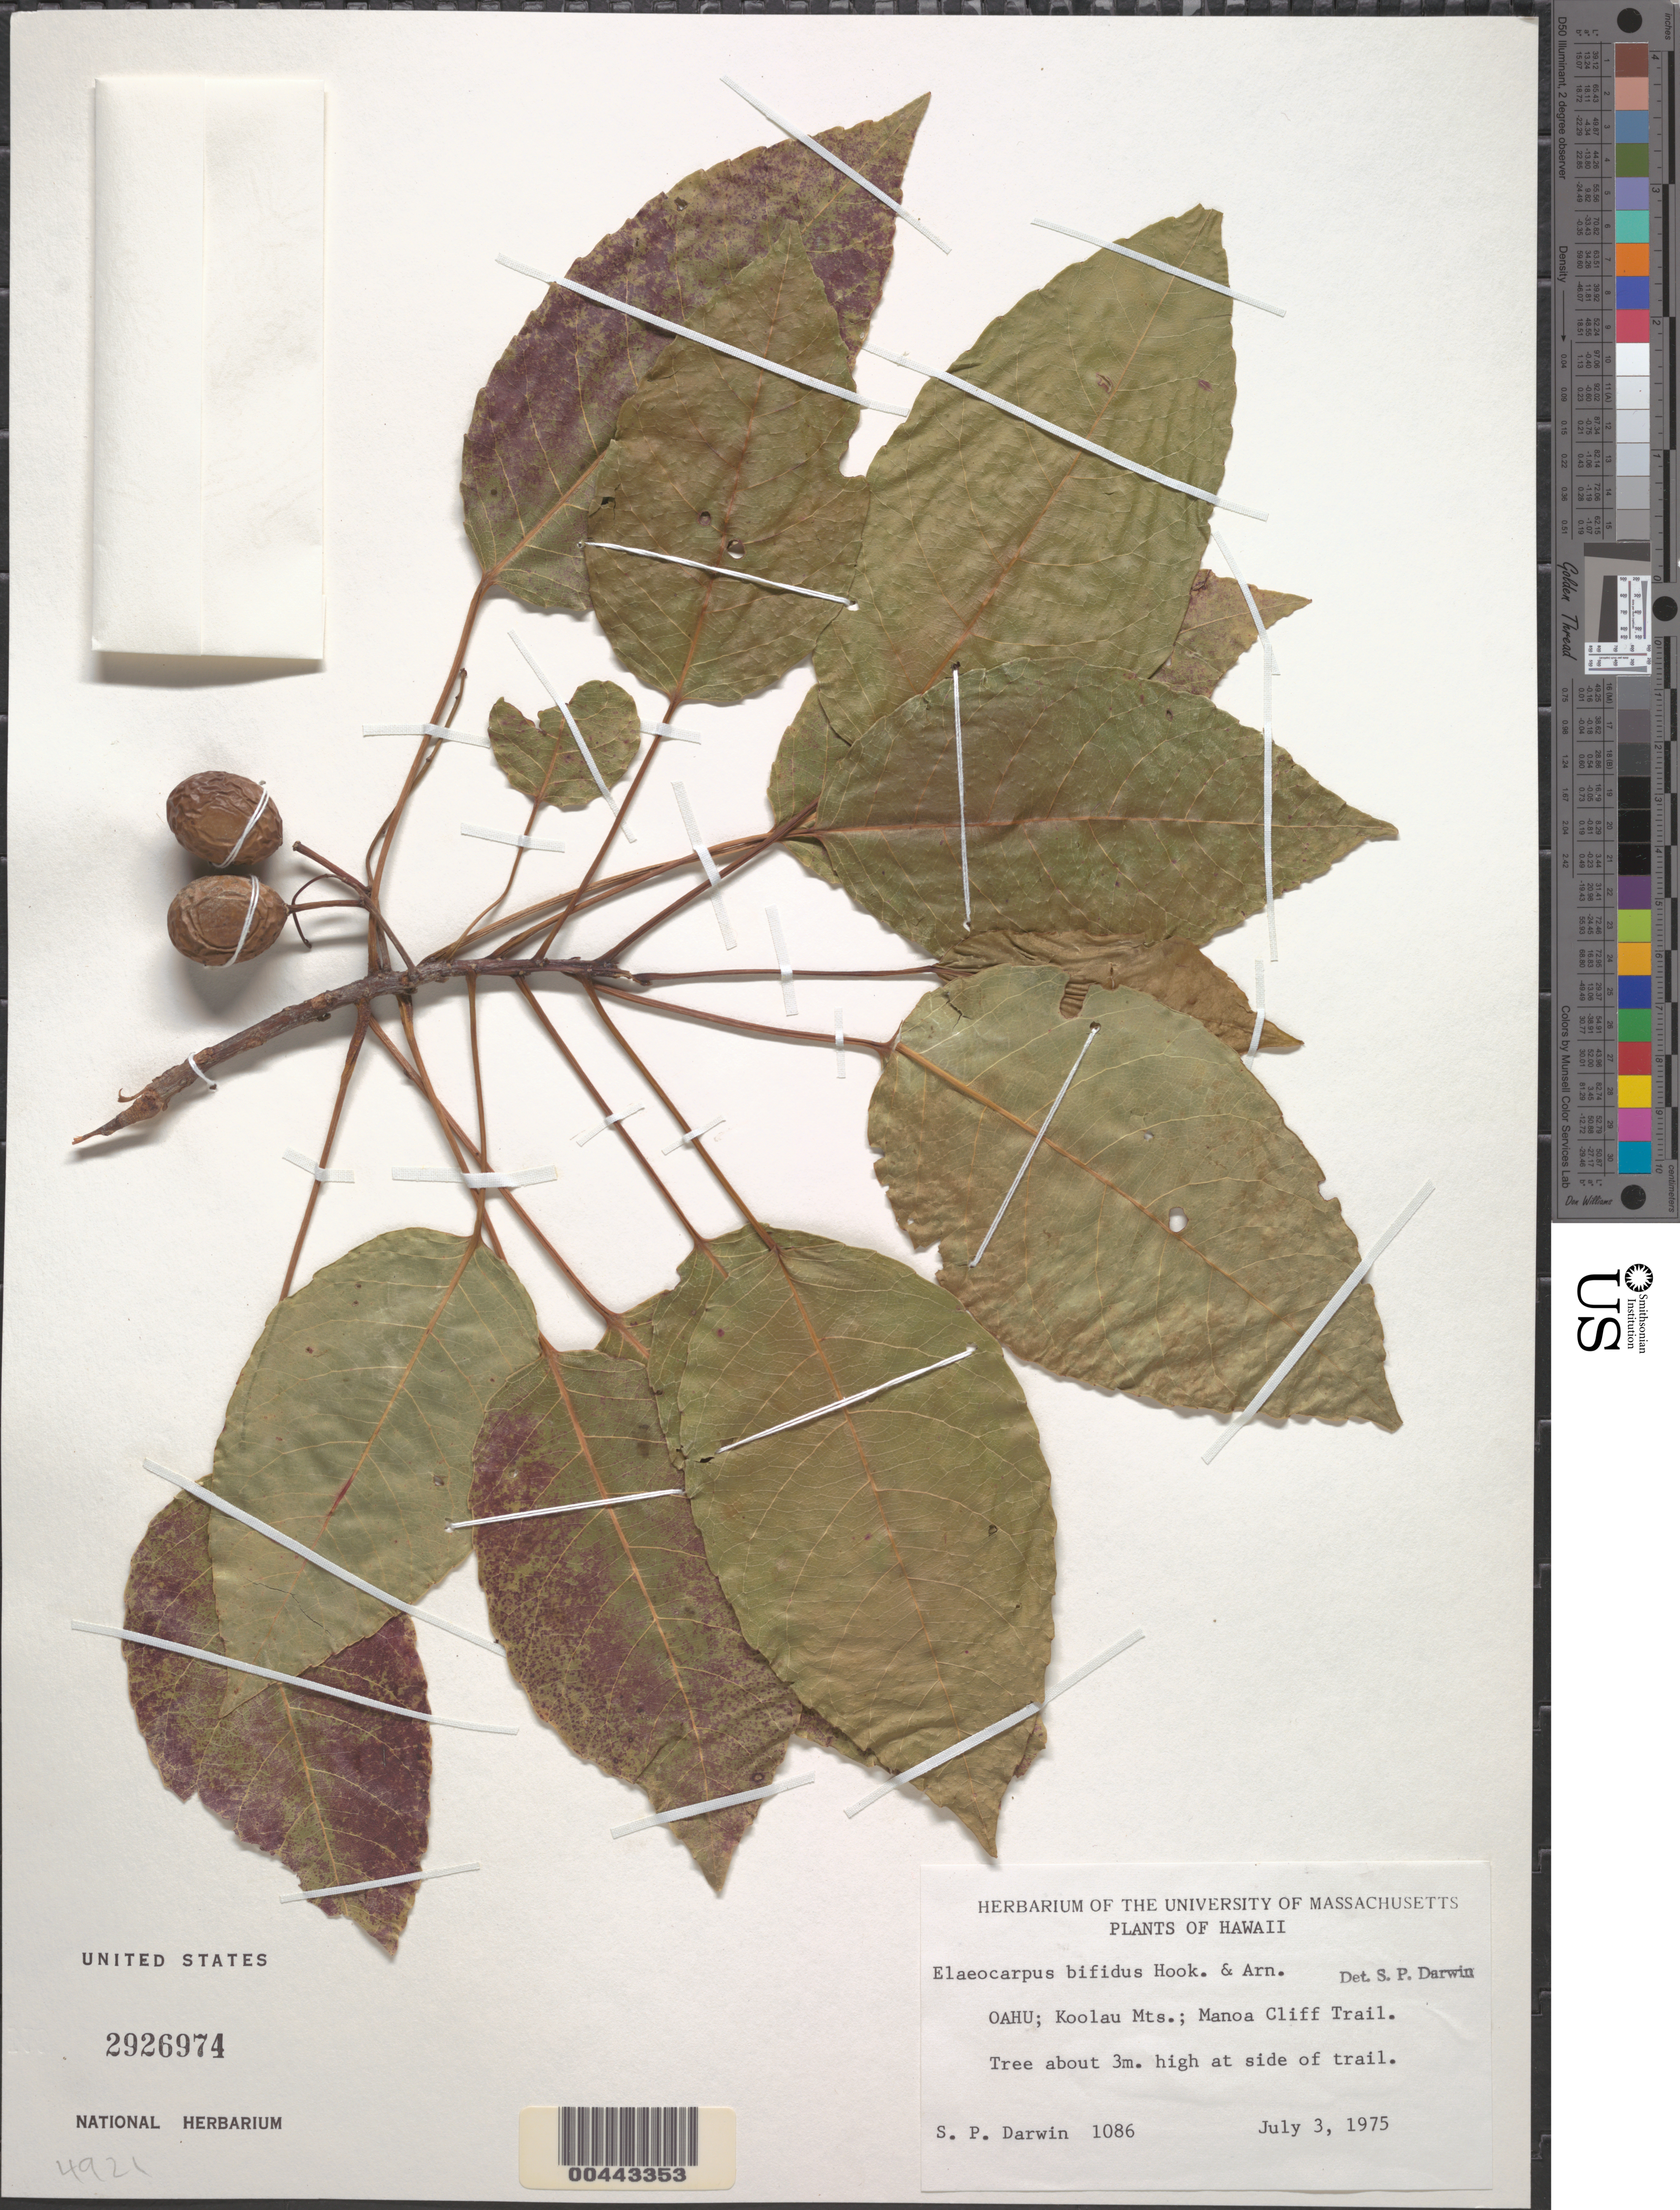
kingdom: Plantae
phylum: Tracheophyta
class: Magnoliopsida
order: Oxalidales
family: Elaeocarpaceae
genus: Elaeocarpus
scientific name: Elaeocarpus bifidus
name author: Hook. & Arn.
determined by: Darwin, S. P.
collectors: S. P. Darwin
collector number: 1086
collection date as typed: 3 Jul 1975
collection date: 1975-07-03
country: United States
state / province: Hawaii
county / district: Honolulu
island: Oahu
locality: Koolau Mts; Manoa Cliff Trail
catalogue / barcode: US 2926974